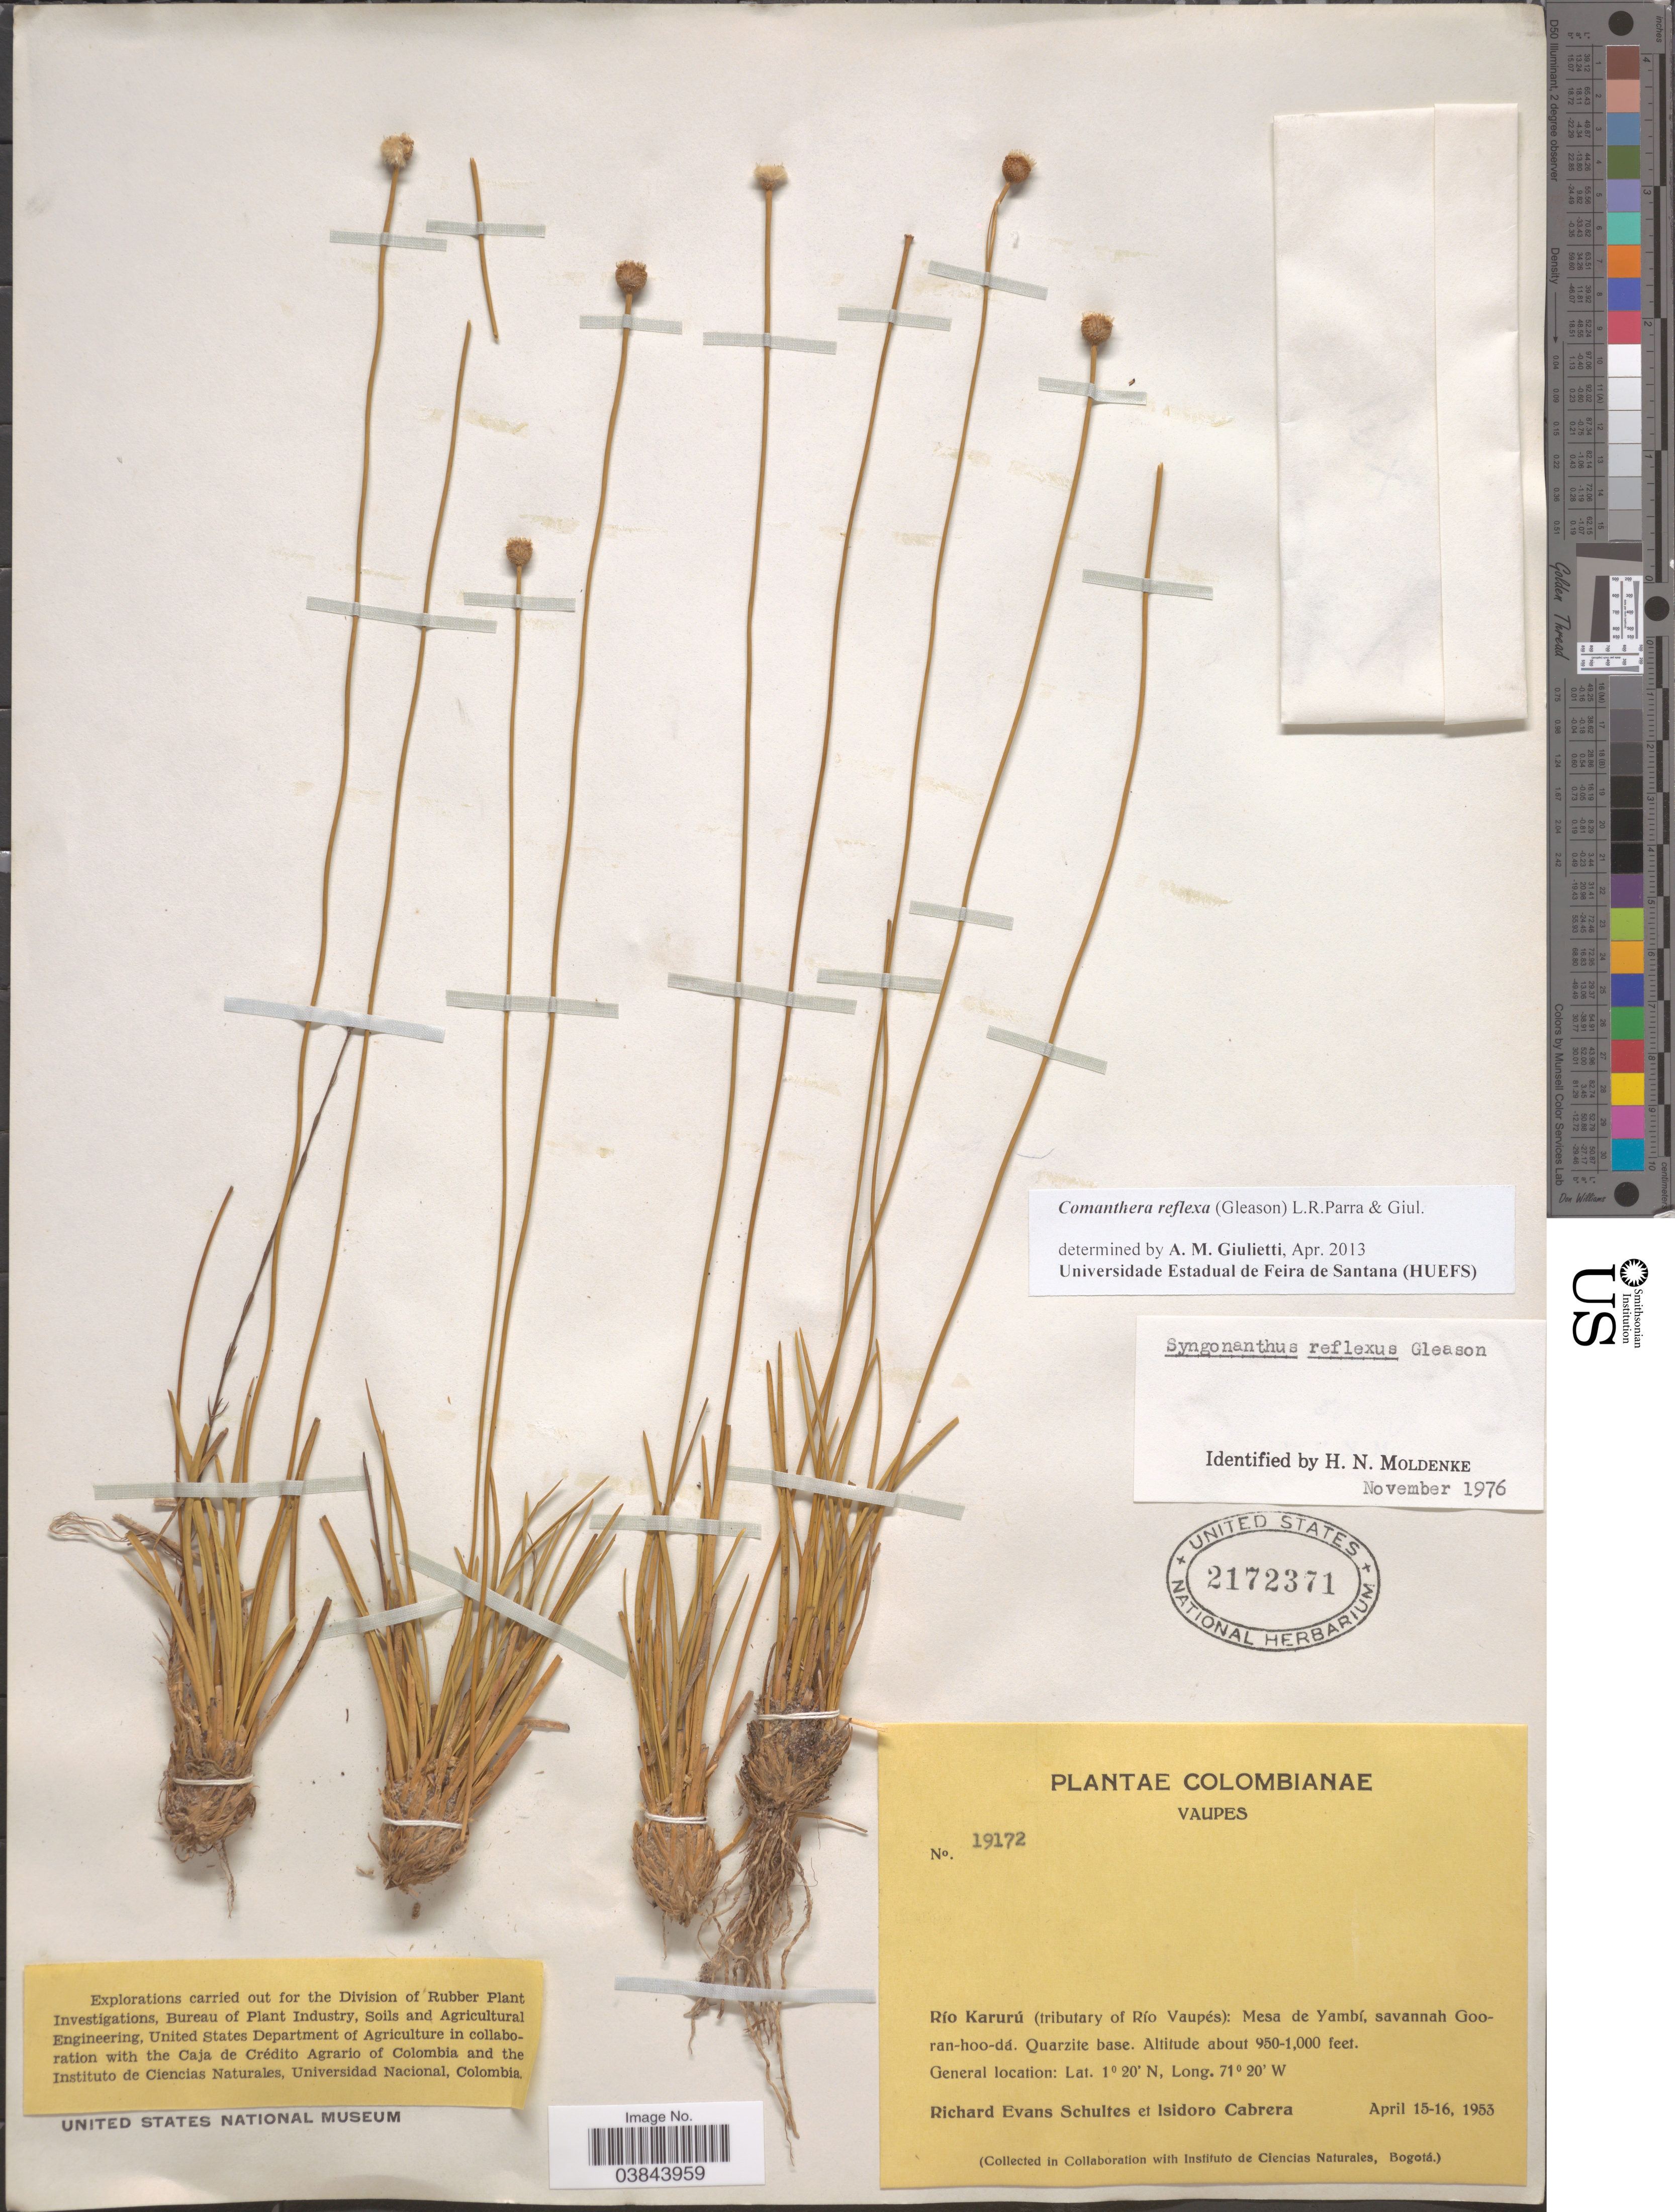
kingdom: Plantae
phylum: Tracheophyta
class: Liliopsida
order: Poales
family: Eriocaulaceae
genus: Comanthera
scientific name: Comanthera reflexa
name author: (Gleason) L.R. Parra & Giul.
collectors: R. E. Schultes & I. Cabrera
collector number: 19172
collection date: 1953-04-15/1953-04-16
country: Colombia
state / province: Vaupés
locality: Río Karurú (tributary of Rïo Vaupés): Mesa de Yambí, savannah Gooran-hoo-dá. Quarzite base.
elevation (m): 290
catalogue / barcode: US 2172371